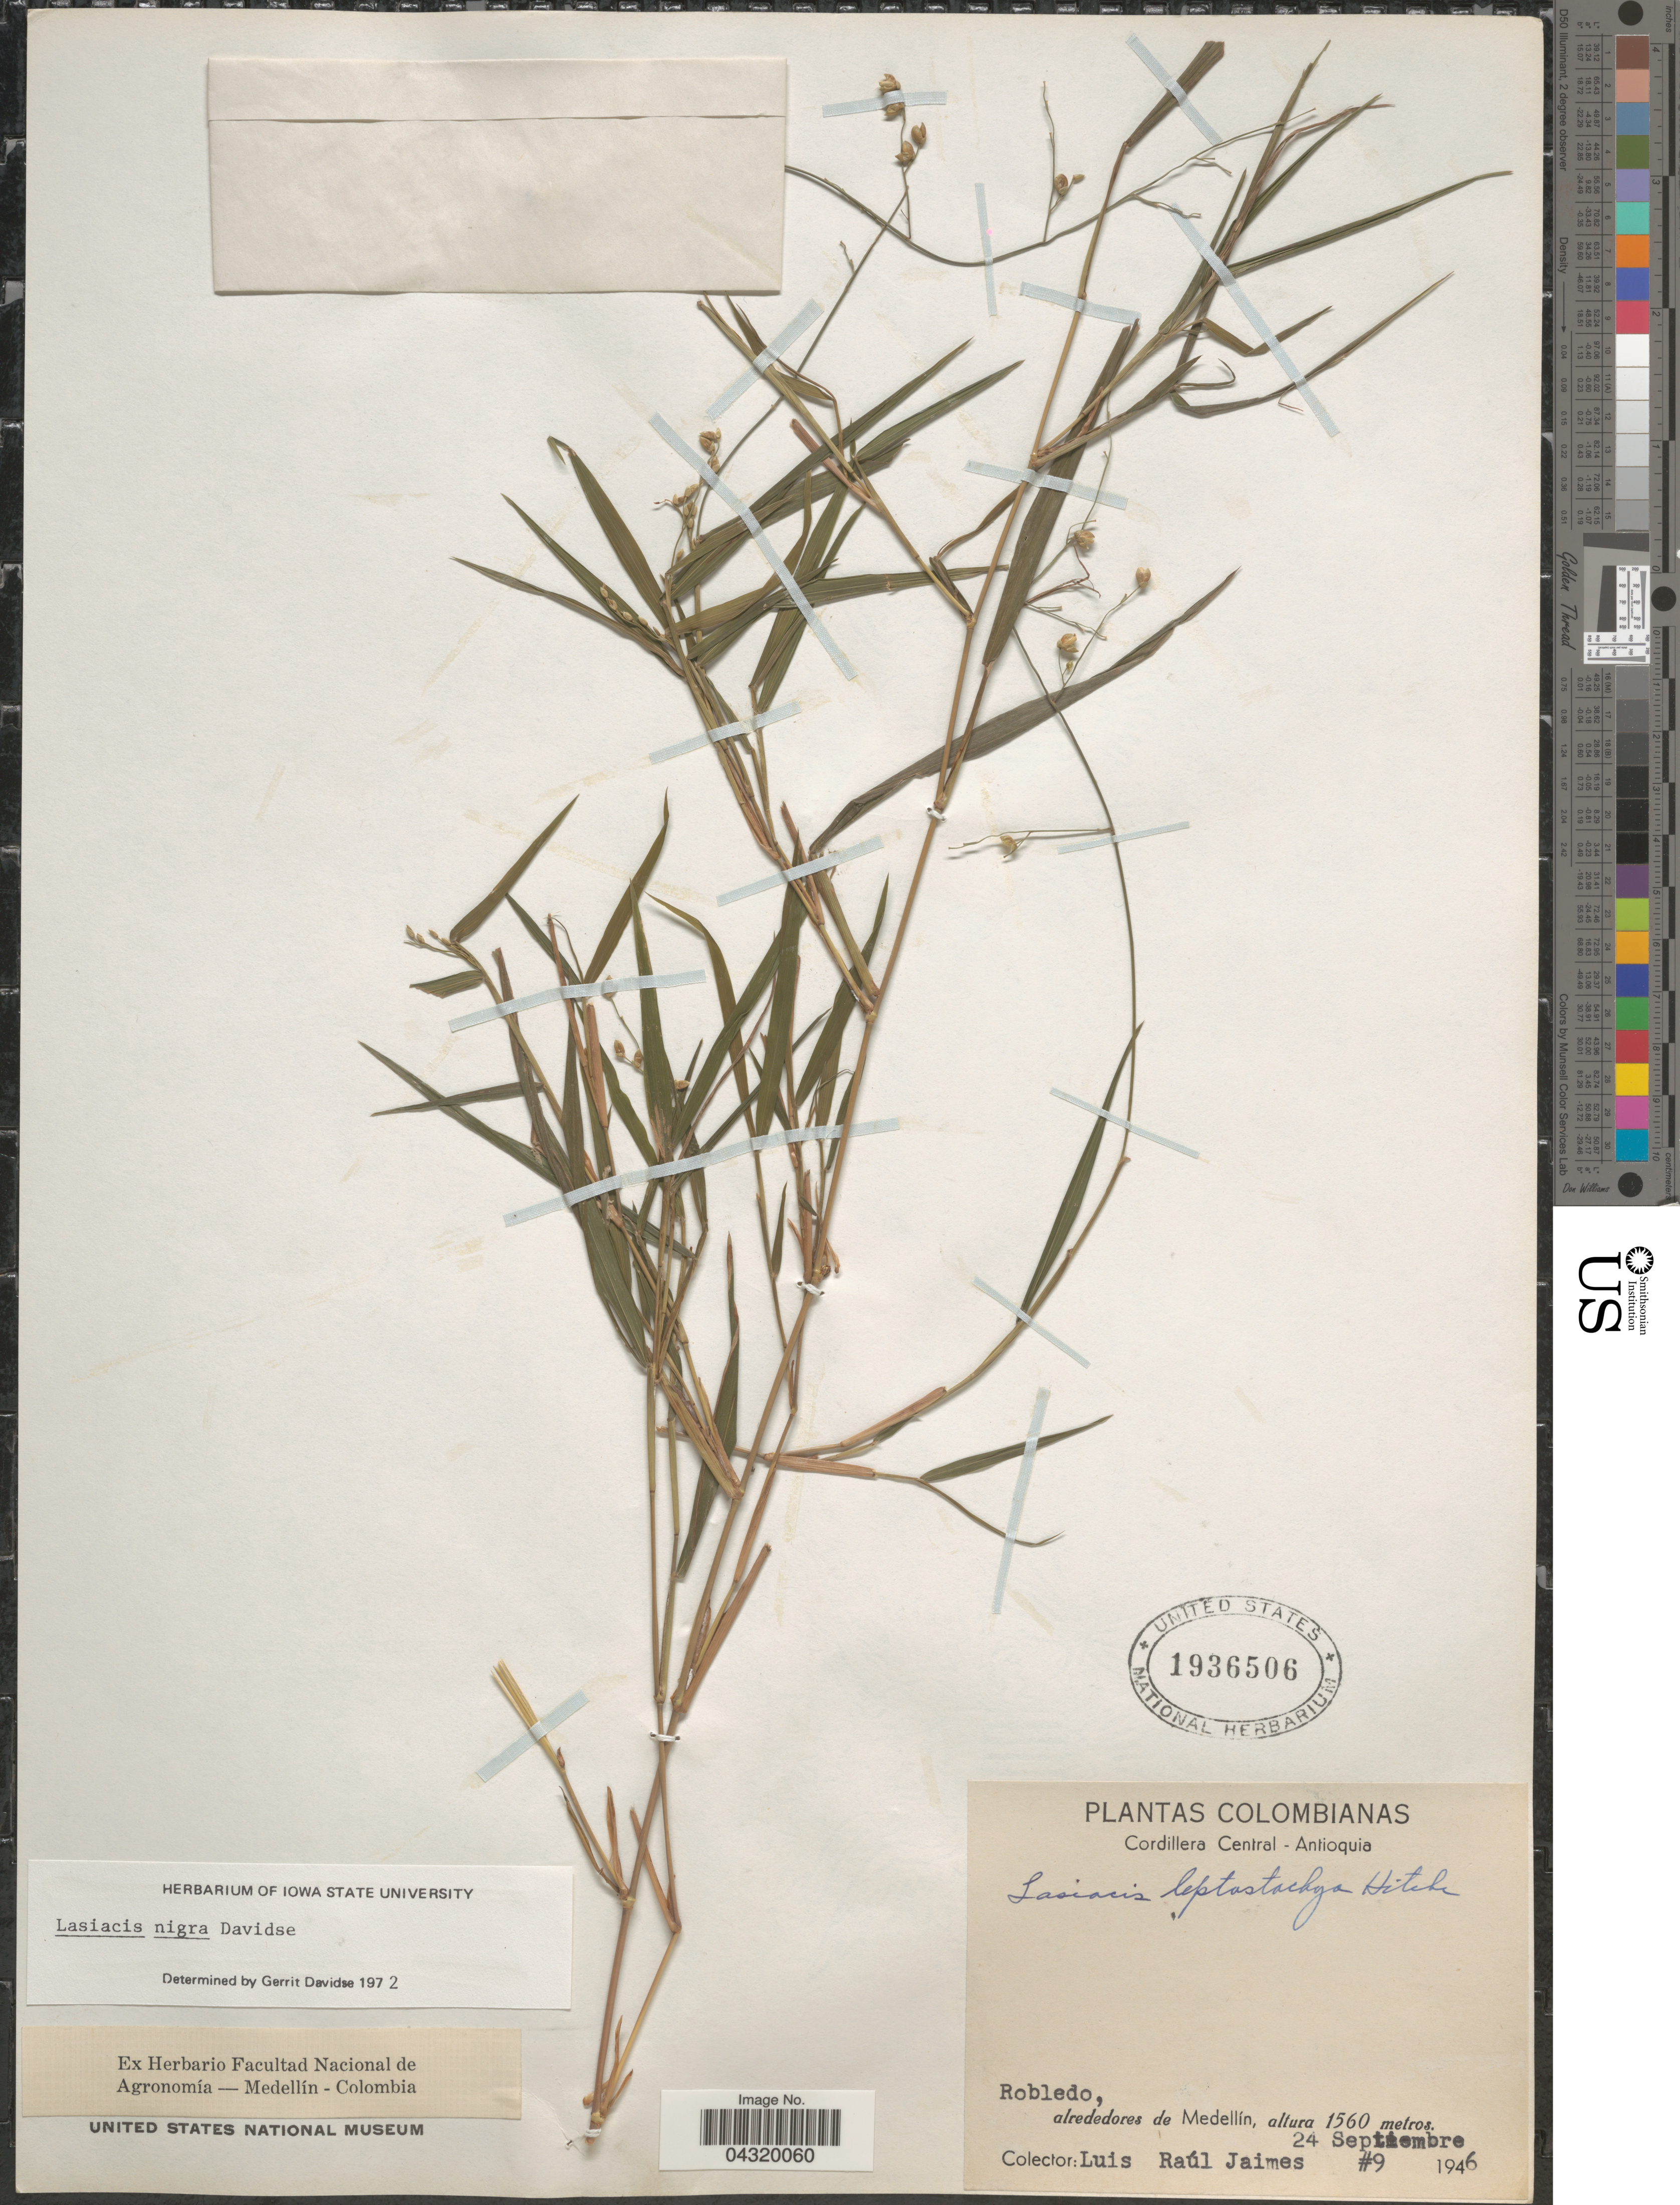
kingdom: Plantae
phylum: Tracheophyta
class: Liliopsida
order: Poales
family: Poaceae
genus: Lasiacis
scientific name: Lasiacis nigra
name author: Davidse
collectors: L. R. Jaimes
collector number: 9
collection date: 1946-09-24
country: Colombia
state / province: Antioquia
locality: Cordillera Central - Antioquia. Robledo, alrededores de Medellín.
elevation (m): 1560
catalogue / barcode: US 1936506